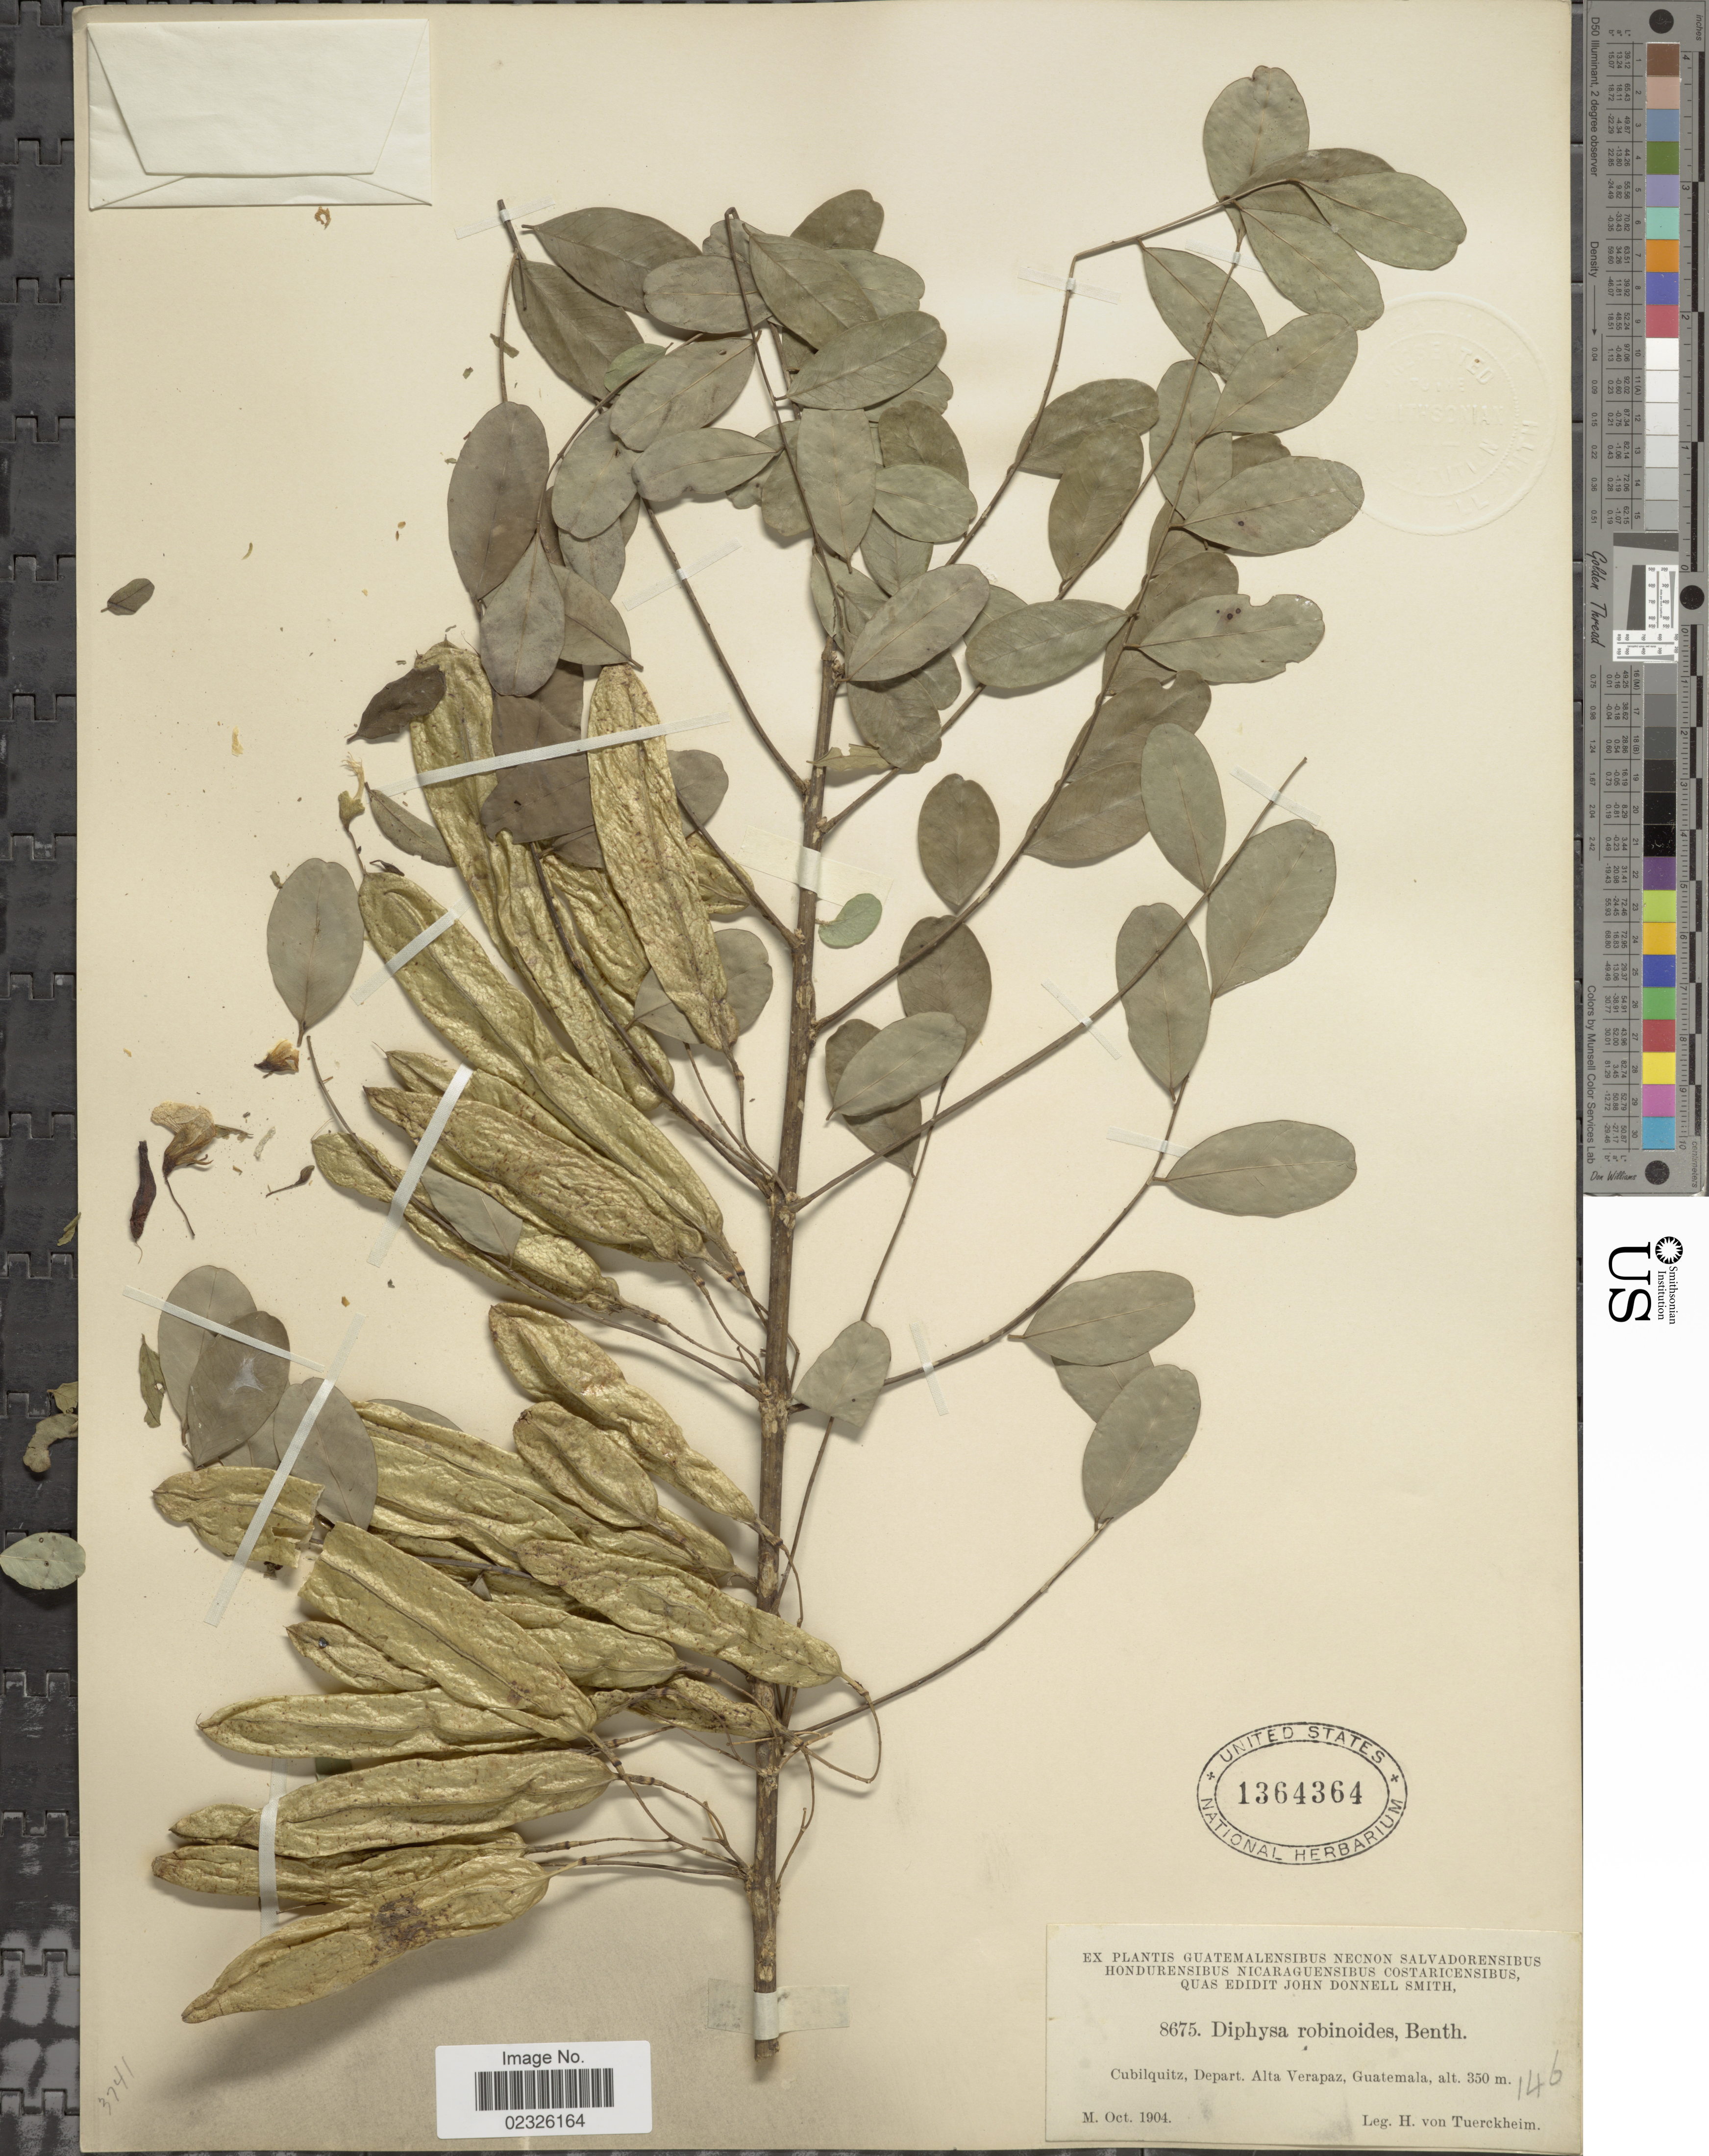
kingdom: Plantae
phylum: Tracheophyta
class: Magnoliopsida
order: Fabales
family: Fabaceae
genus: Diphysa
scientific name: Diphysa robinioides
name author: Benth.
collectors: H. von Türckheim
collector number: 8675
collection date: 1904-10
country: Guatemala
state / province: Alta Verapaz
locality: Cubilquitz, Depart Alta Verapaz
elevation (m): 350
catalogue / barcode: US 1364364